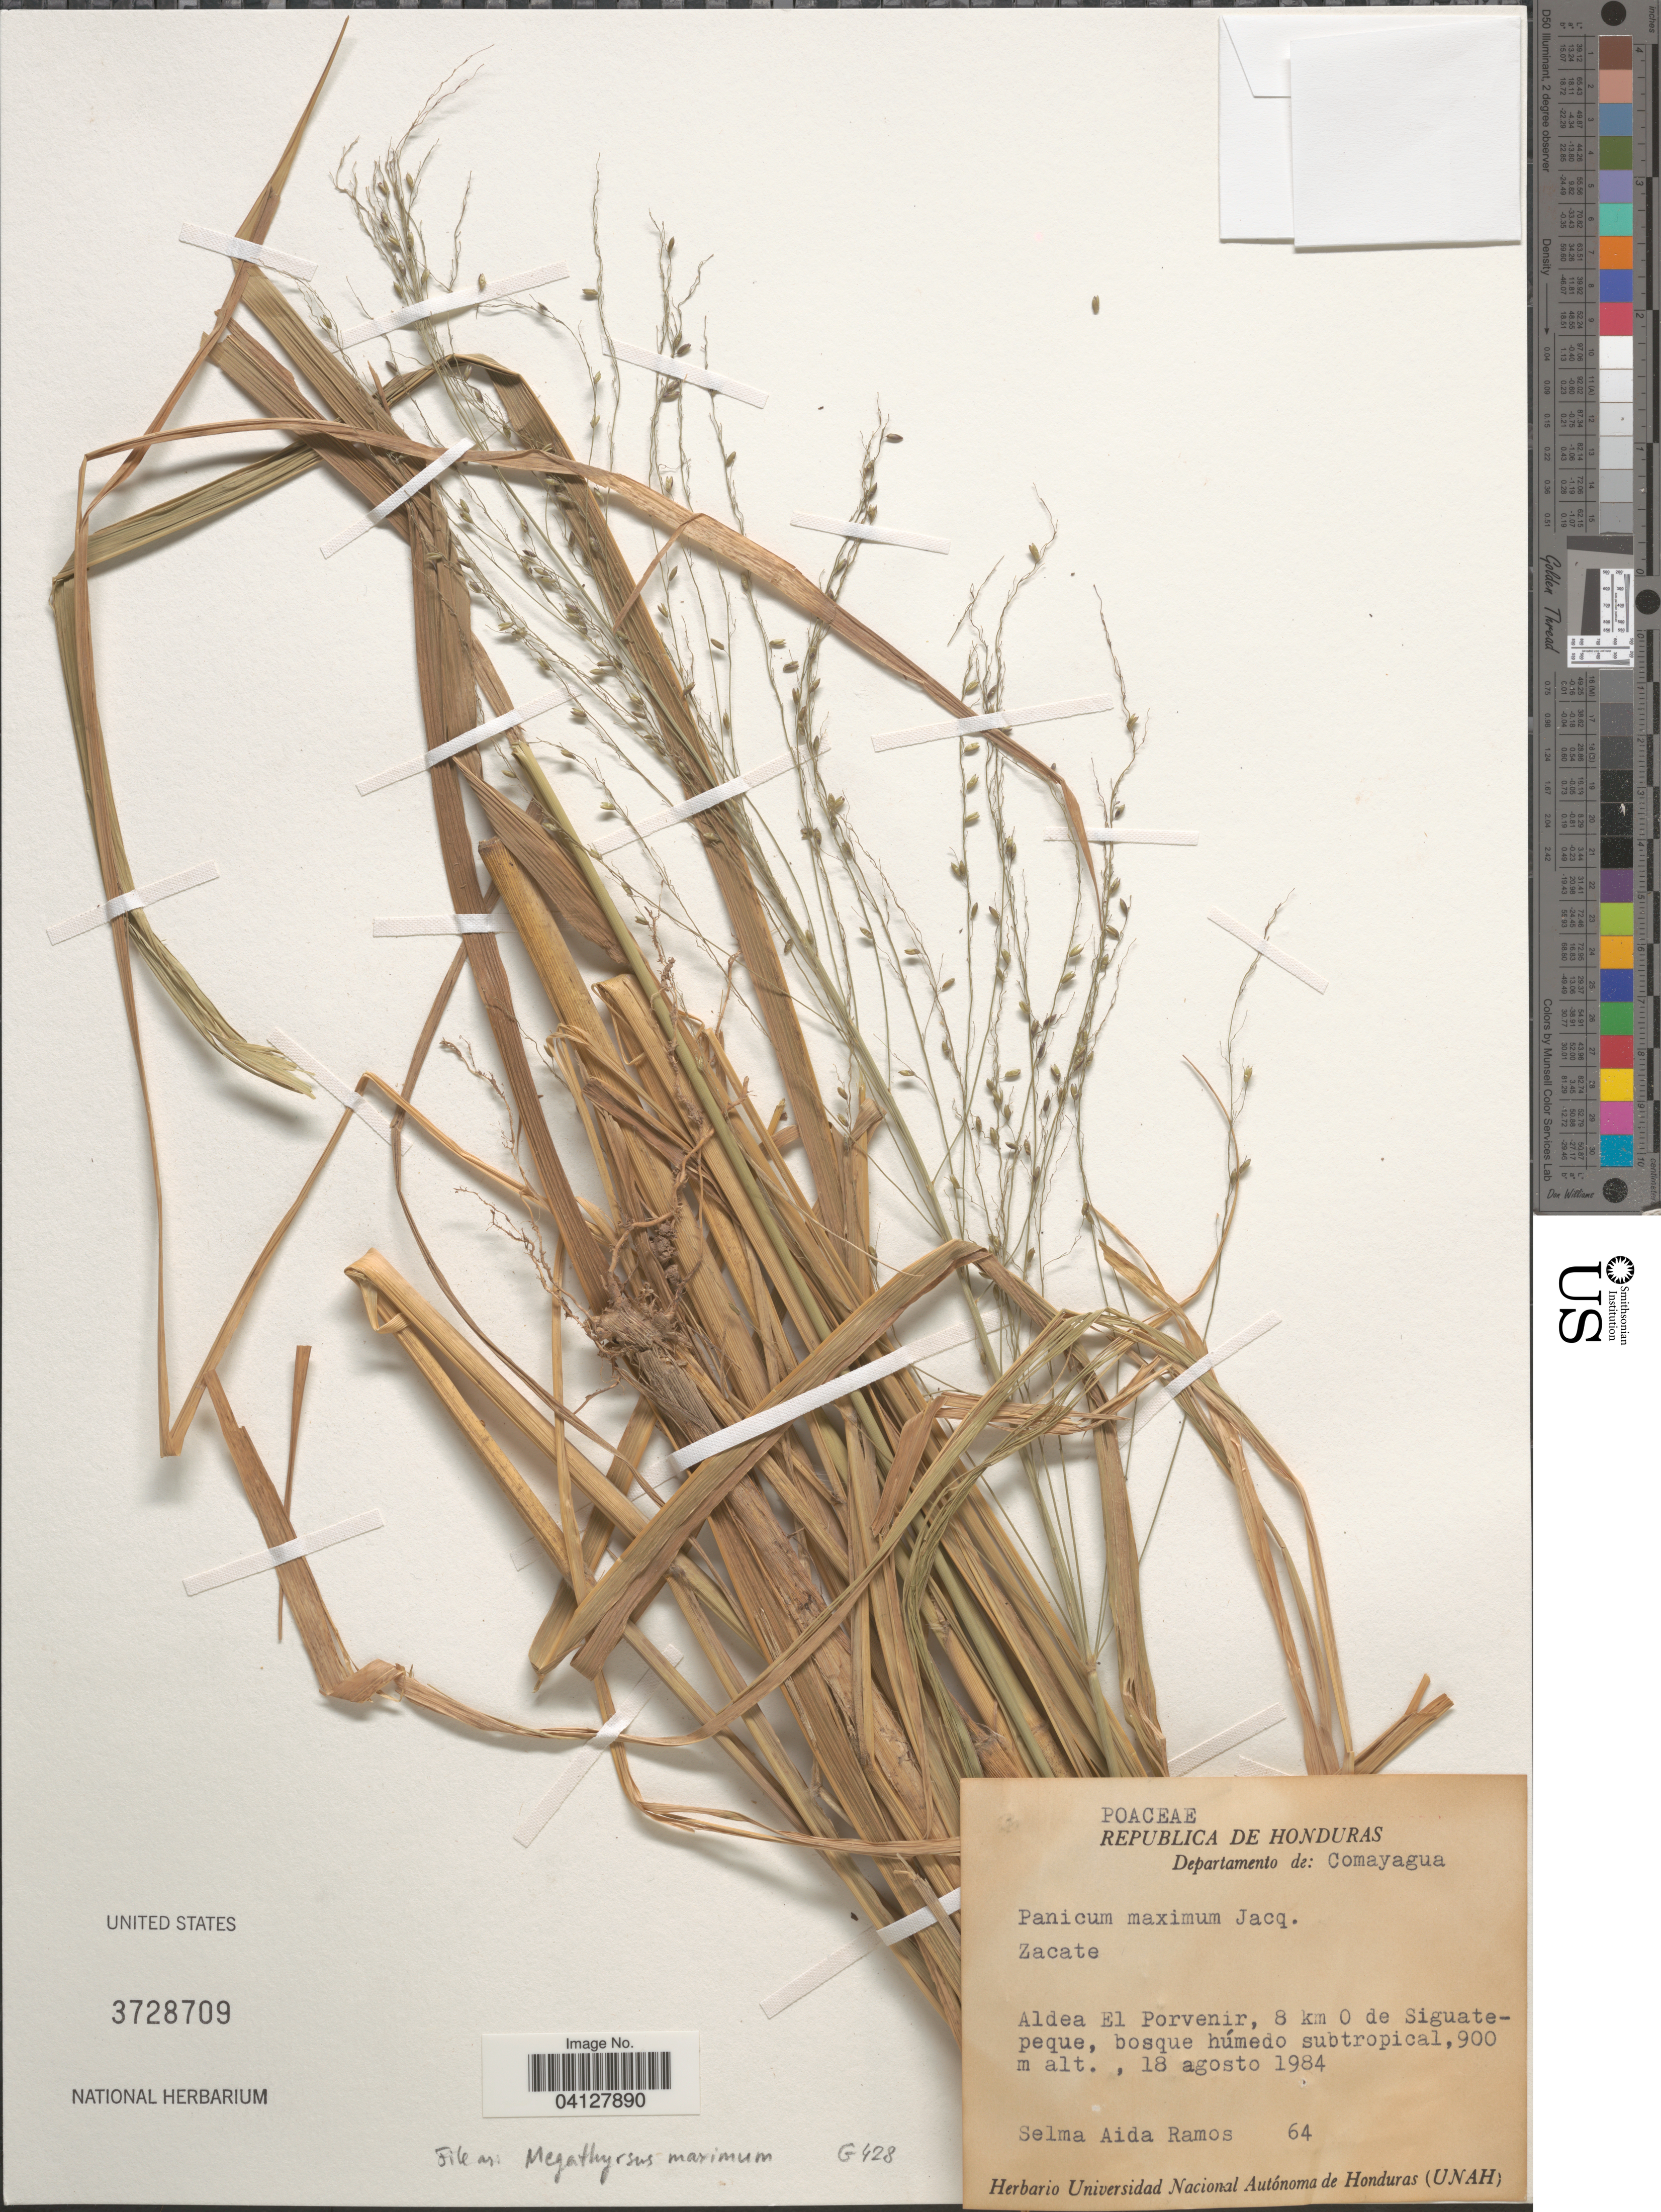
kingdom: Plantae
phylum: Tracheophyta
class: Liliopsida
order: Poales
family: Poaceae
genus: Panicum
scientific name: Panicum maximum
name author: Jacq.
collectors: S. A. Ramos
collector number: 64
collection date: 1984-08-18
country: Honduras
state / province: Comayagua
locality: Departamento de: Comayagua. Aldea El Porvenir, 8 km O de Siguatepeque, bosque húmedo subtropical.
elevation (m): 900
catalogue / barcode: US 3728709